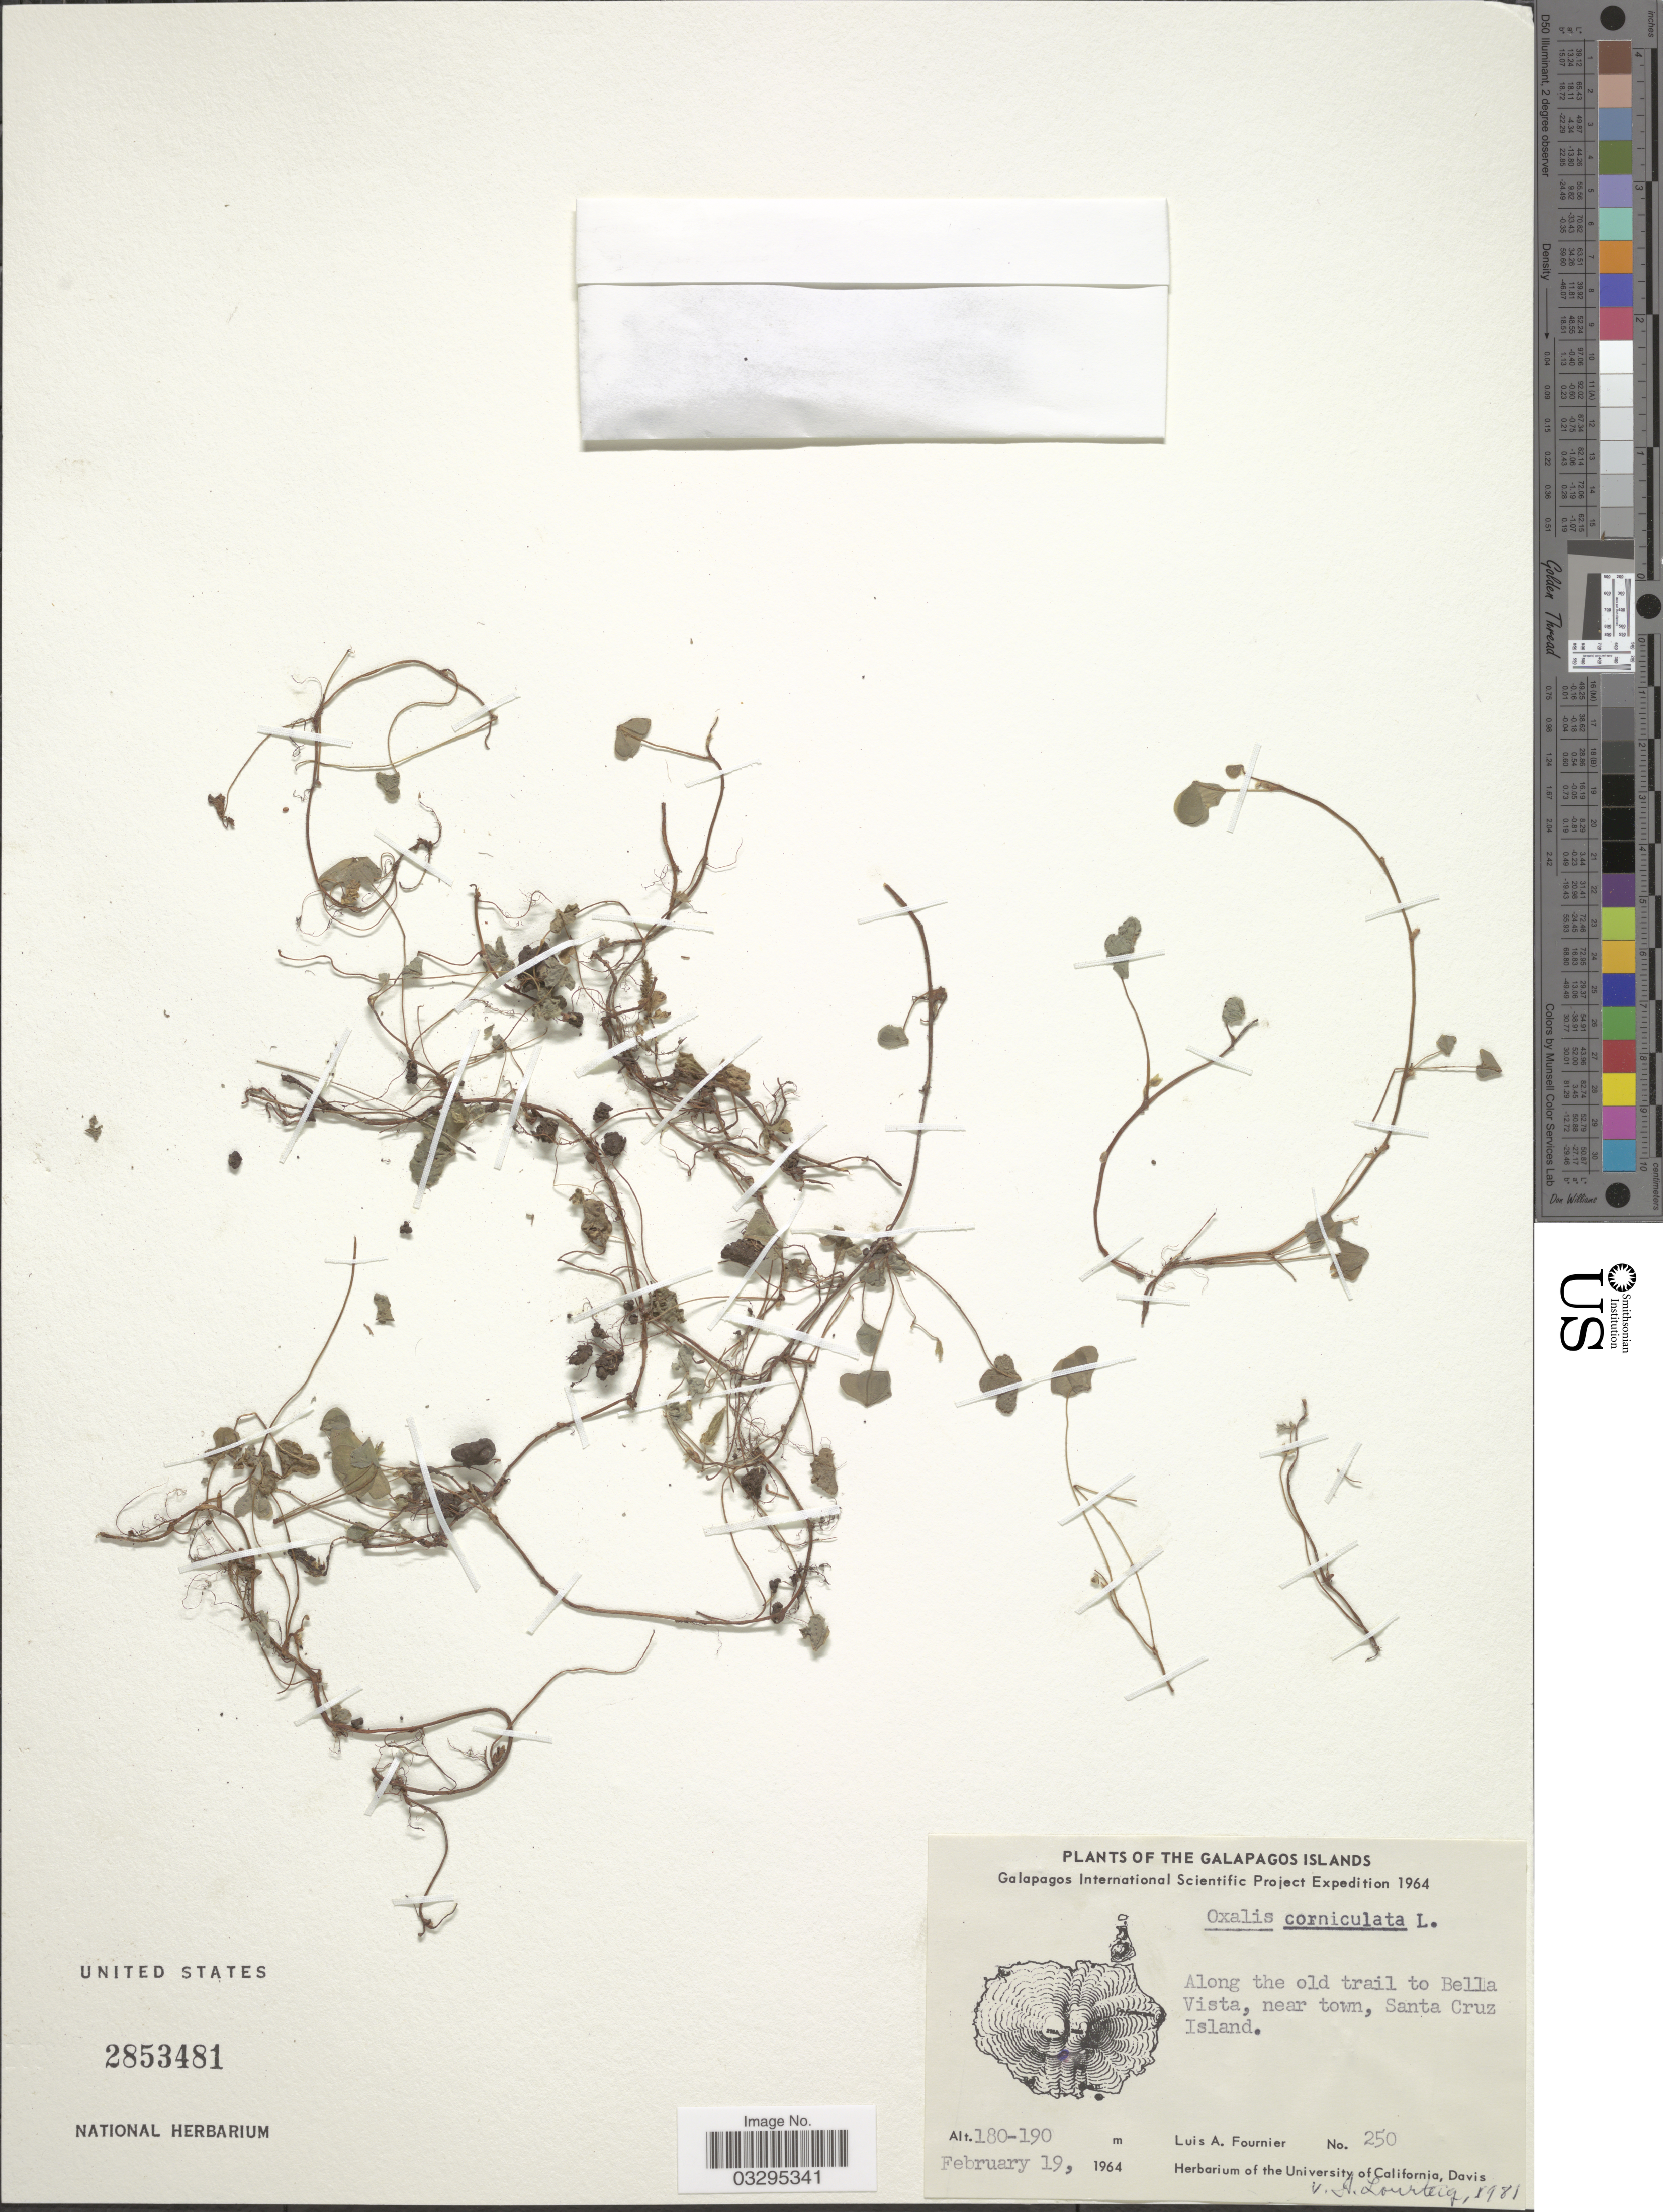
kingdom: Plantae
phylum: Tracheophyta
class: Magnoliopsida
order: Oxalidales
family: Oxalidaceae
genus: Oxalis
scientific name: Oxalis corniculata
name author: L.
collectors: L. A. Fournier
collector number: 250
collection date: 1964-02-19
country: Ecuador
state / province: Colón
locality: The Galapagos Islands. Along the old trail to Bella Vista, near town, Santa Cruz Island.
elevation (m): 180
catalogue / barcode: US 2853481